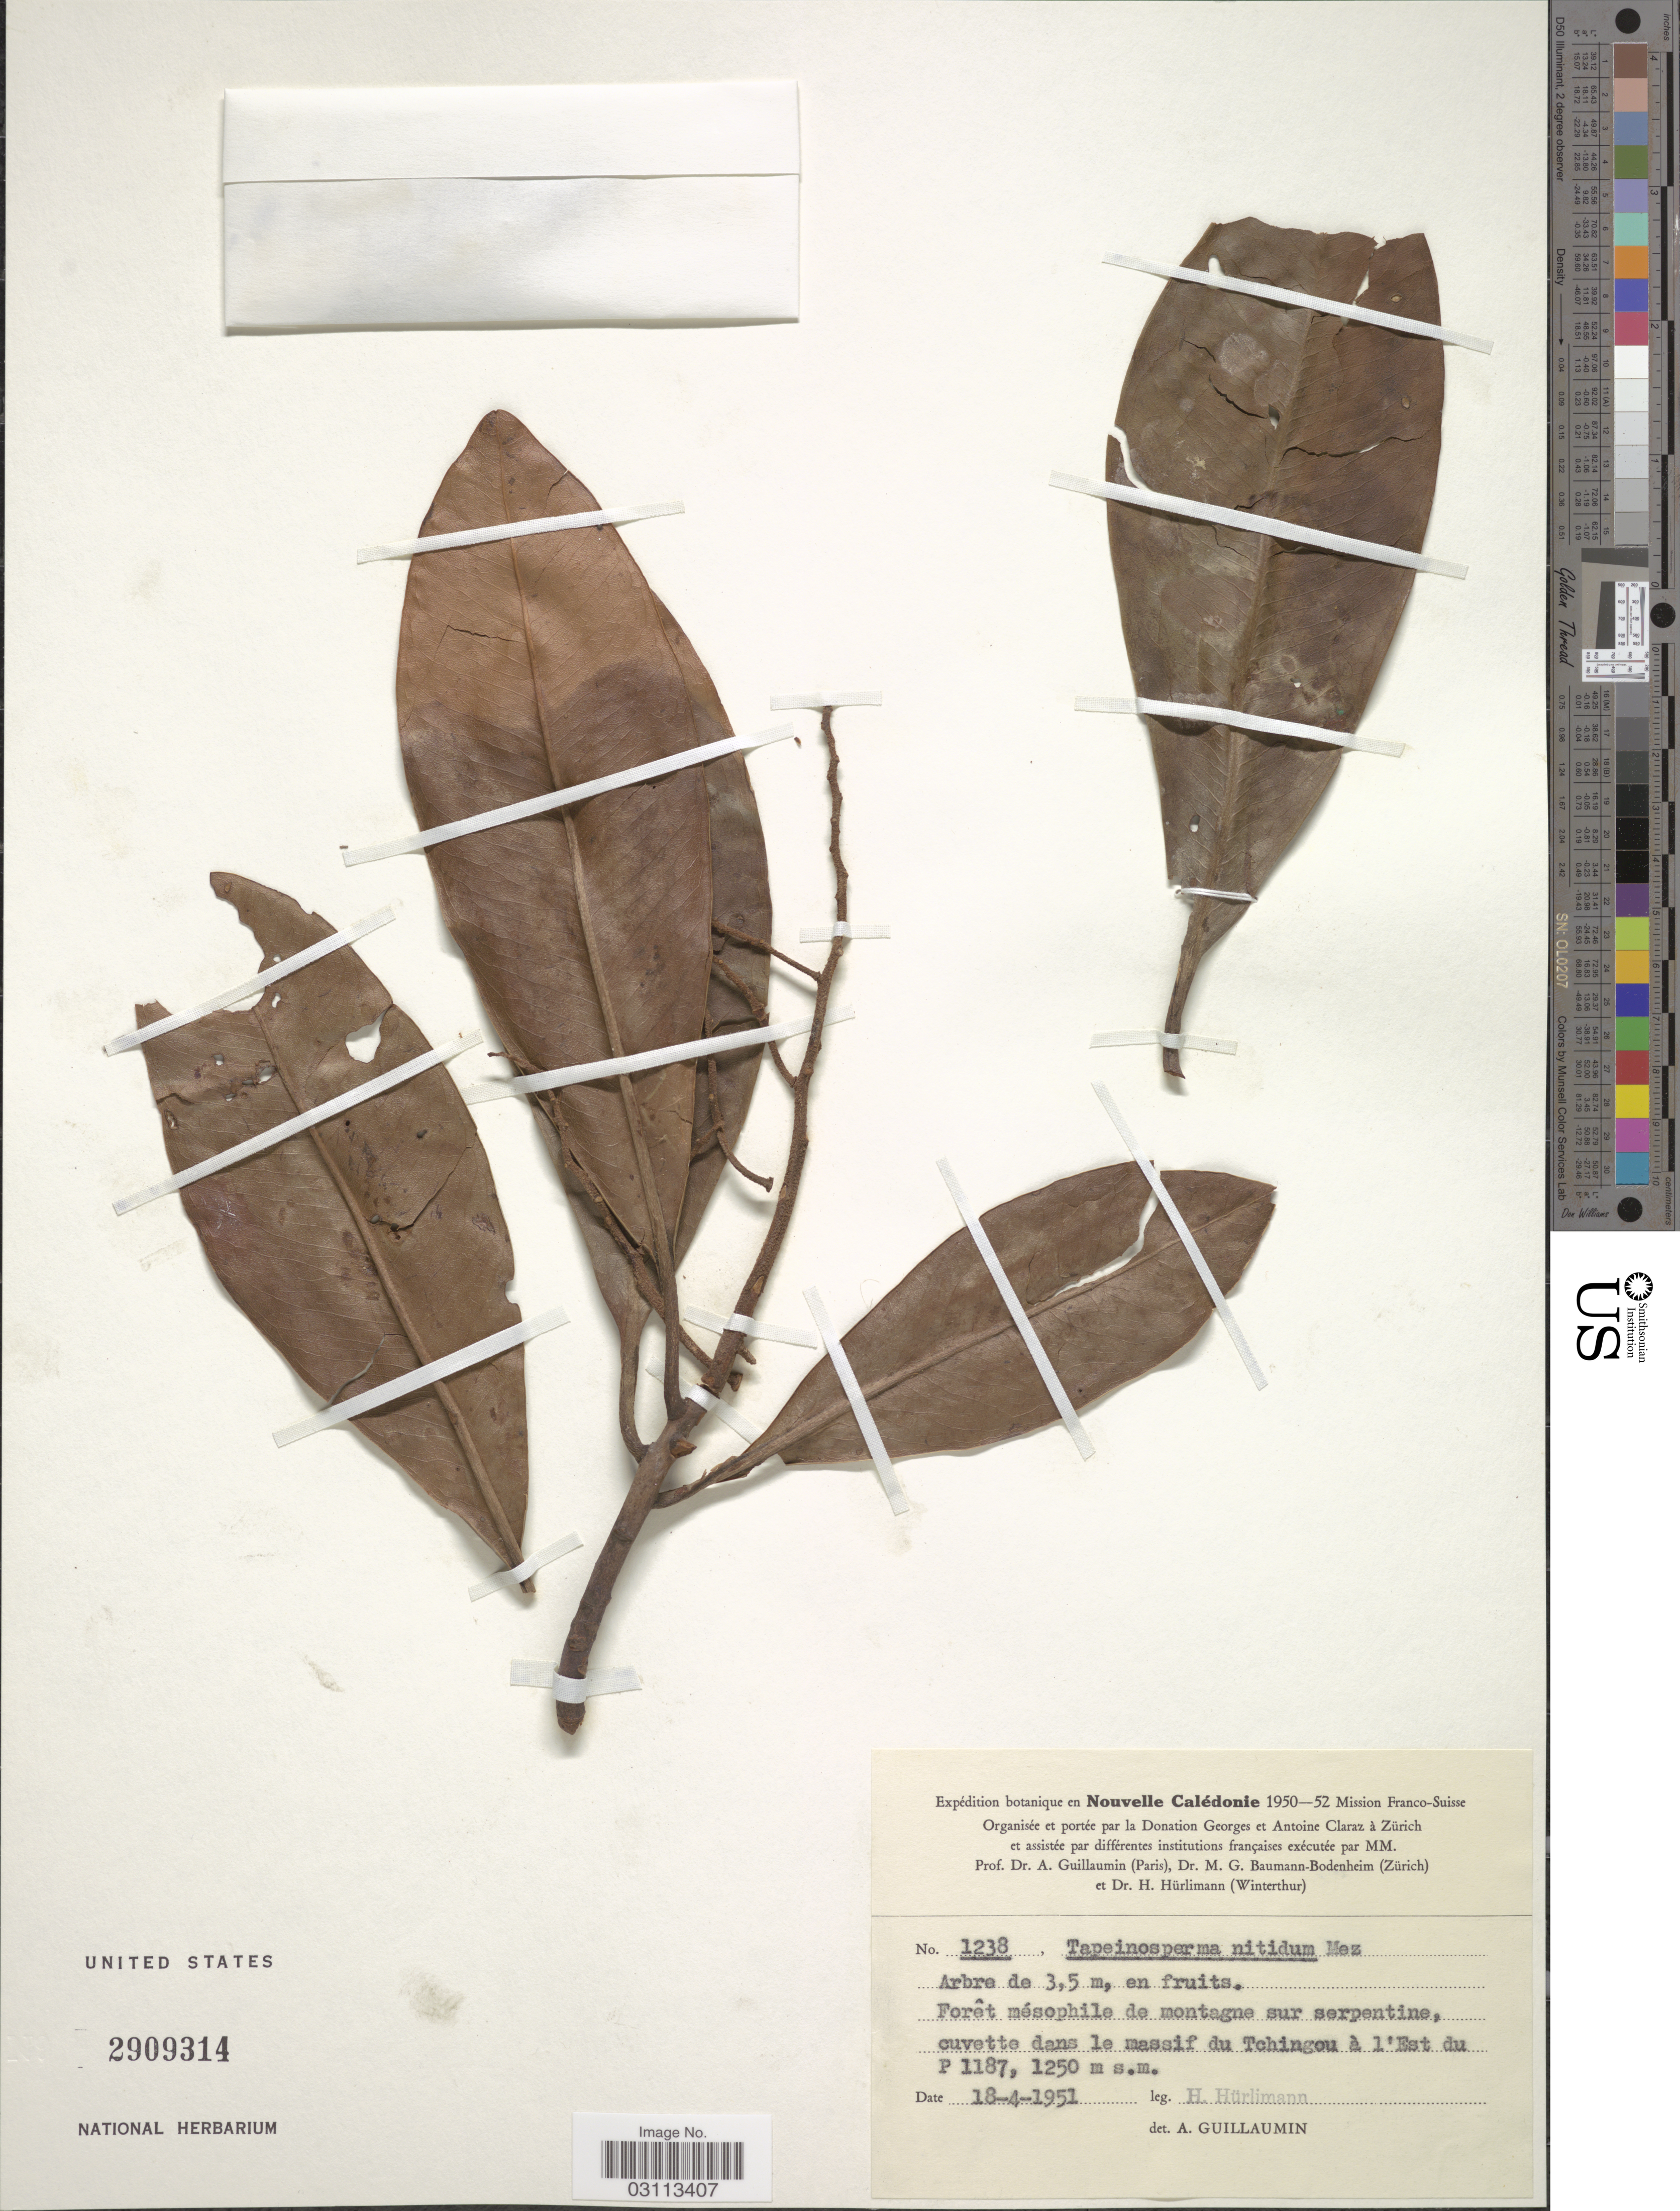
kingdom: Plantae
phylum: Tracheophyta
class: Magnoliopsida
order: Ericales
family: Primulaceae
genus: Tapeinosperma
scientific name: Tapeinosperma nitidum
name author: Mez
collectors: H. Hürlimann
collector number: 1238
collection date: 1951-04-18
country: New Caledonia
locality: Cuvette dans le massif du Tchingou à l'Est du P1187.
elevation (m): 1250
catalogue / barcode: US 2909314